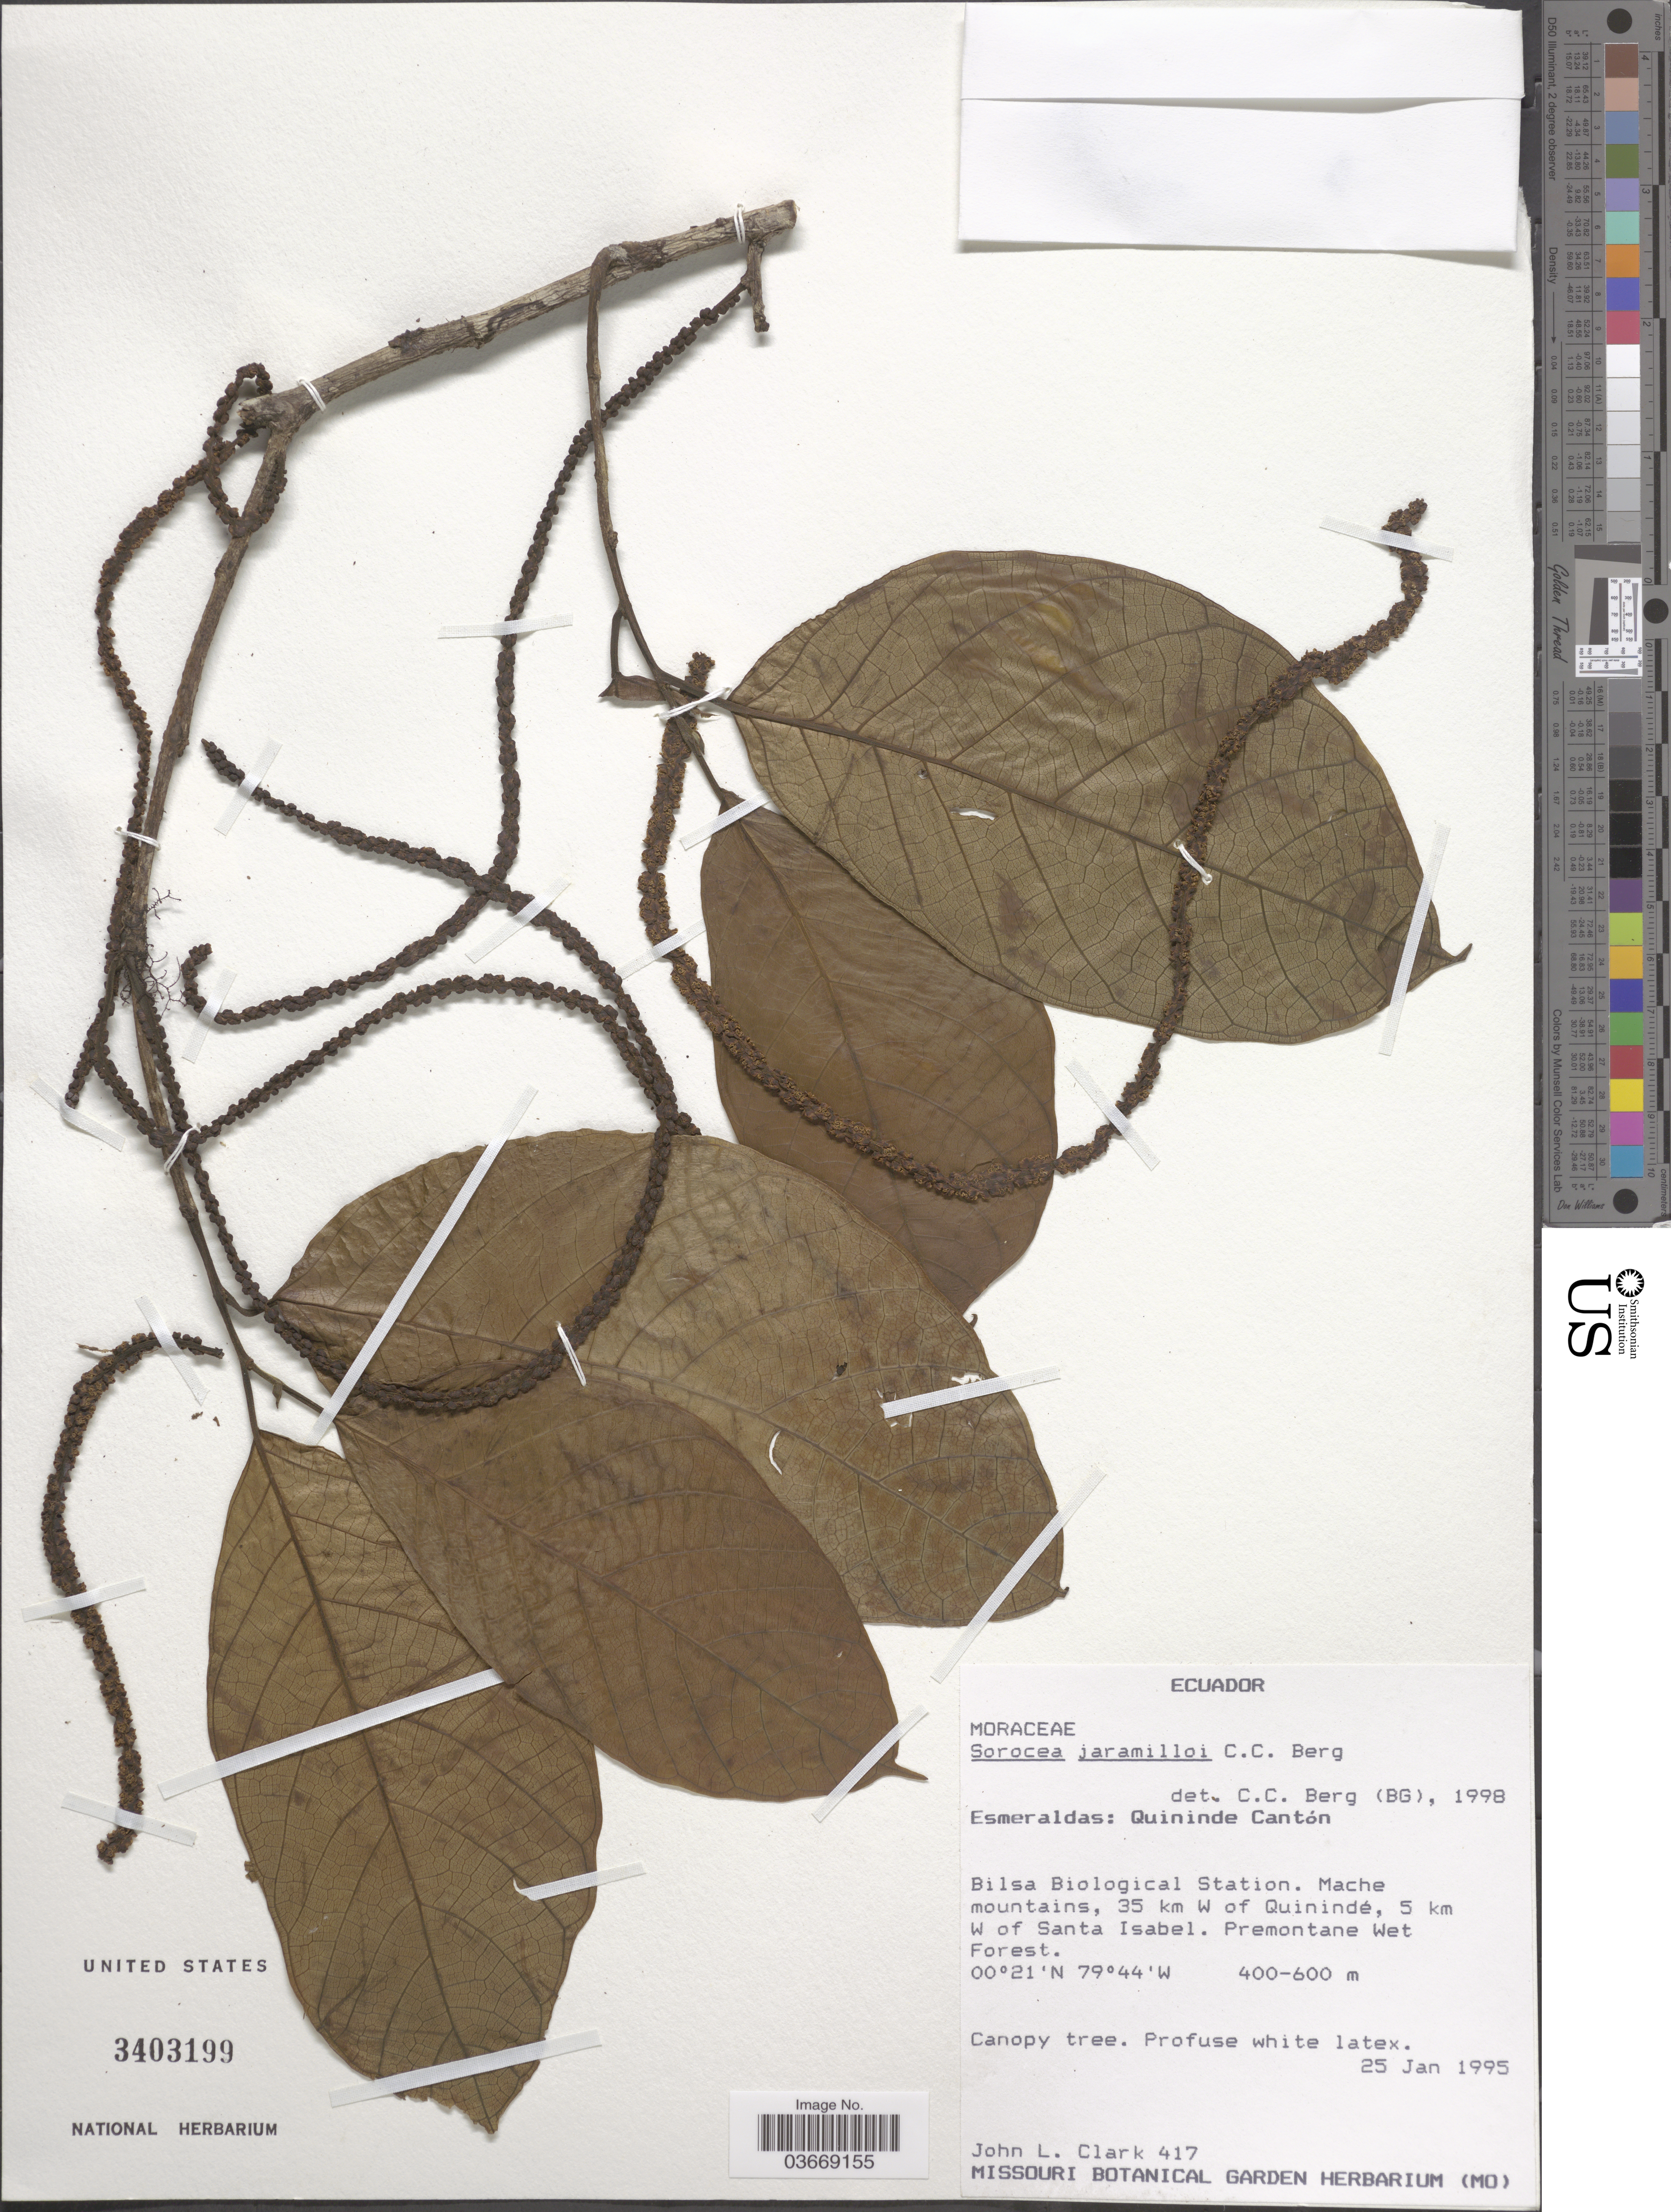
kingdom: Plantae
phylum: Tracheophyta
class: Magnoliopsida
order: Rosales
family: Moraceae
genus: Sorocea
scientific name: Sorocea jaramilloi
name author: C.C. Berg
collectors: J. L. Clark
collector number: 417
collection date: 1995-01-25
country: Ecuador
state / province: Esmeraldas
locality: Quininde Cantón. Bilsa Biological Station. Mache mountains, 35 km W of Quininde, 5 km W of Santa Isabel.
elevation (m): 400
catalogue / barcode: US 3403199